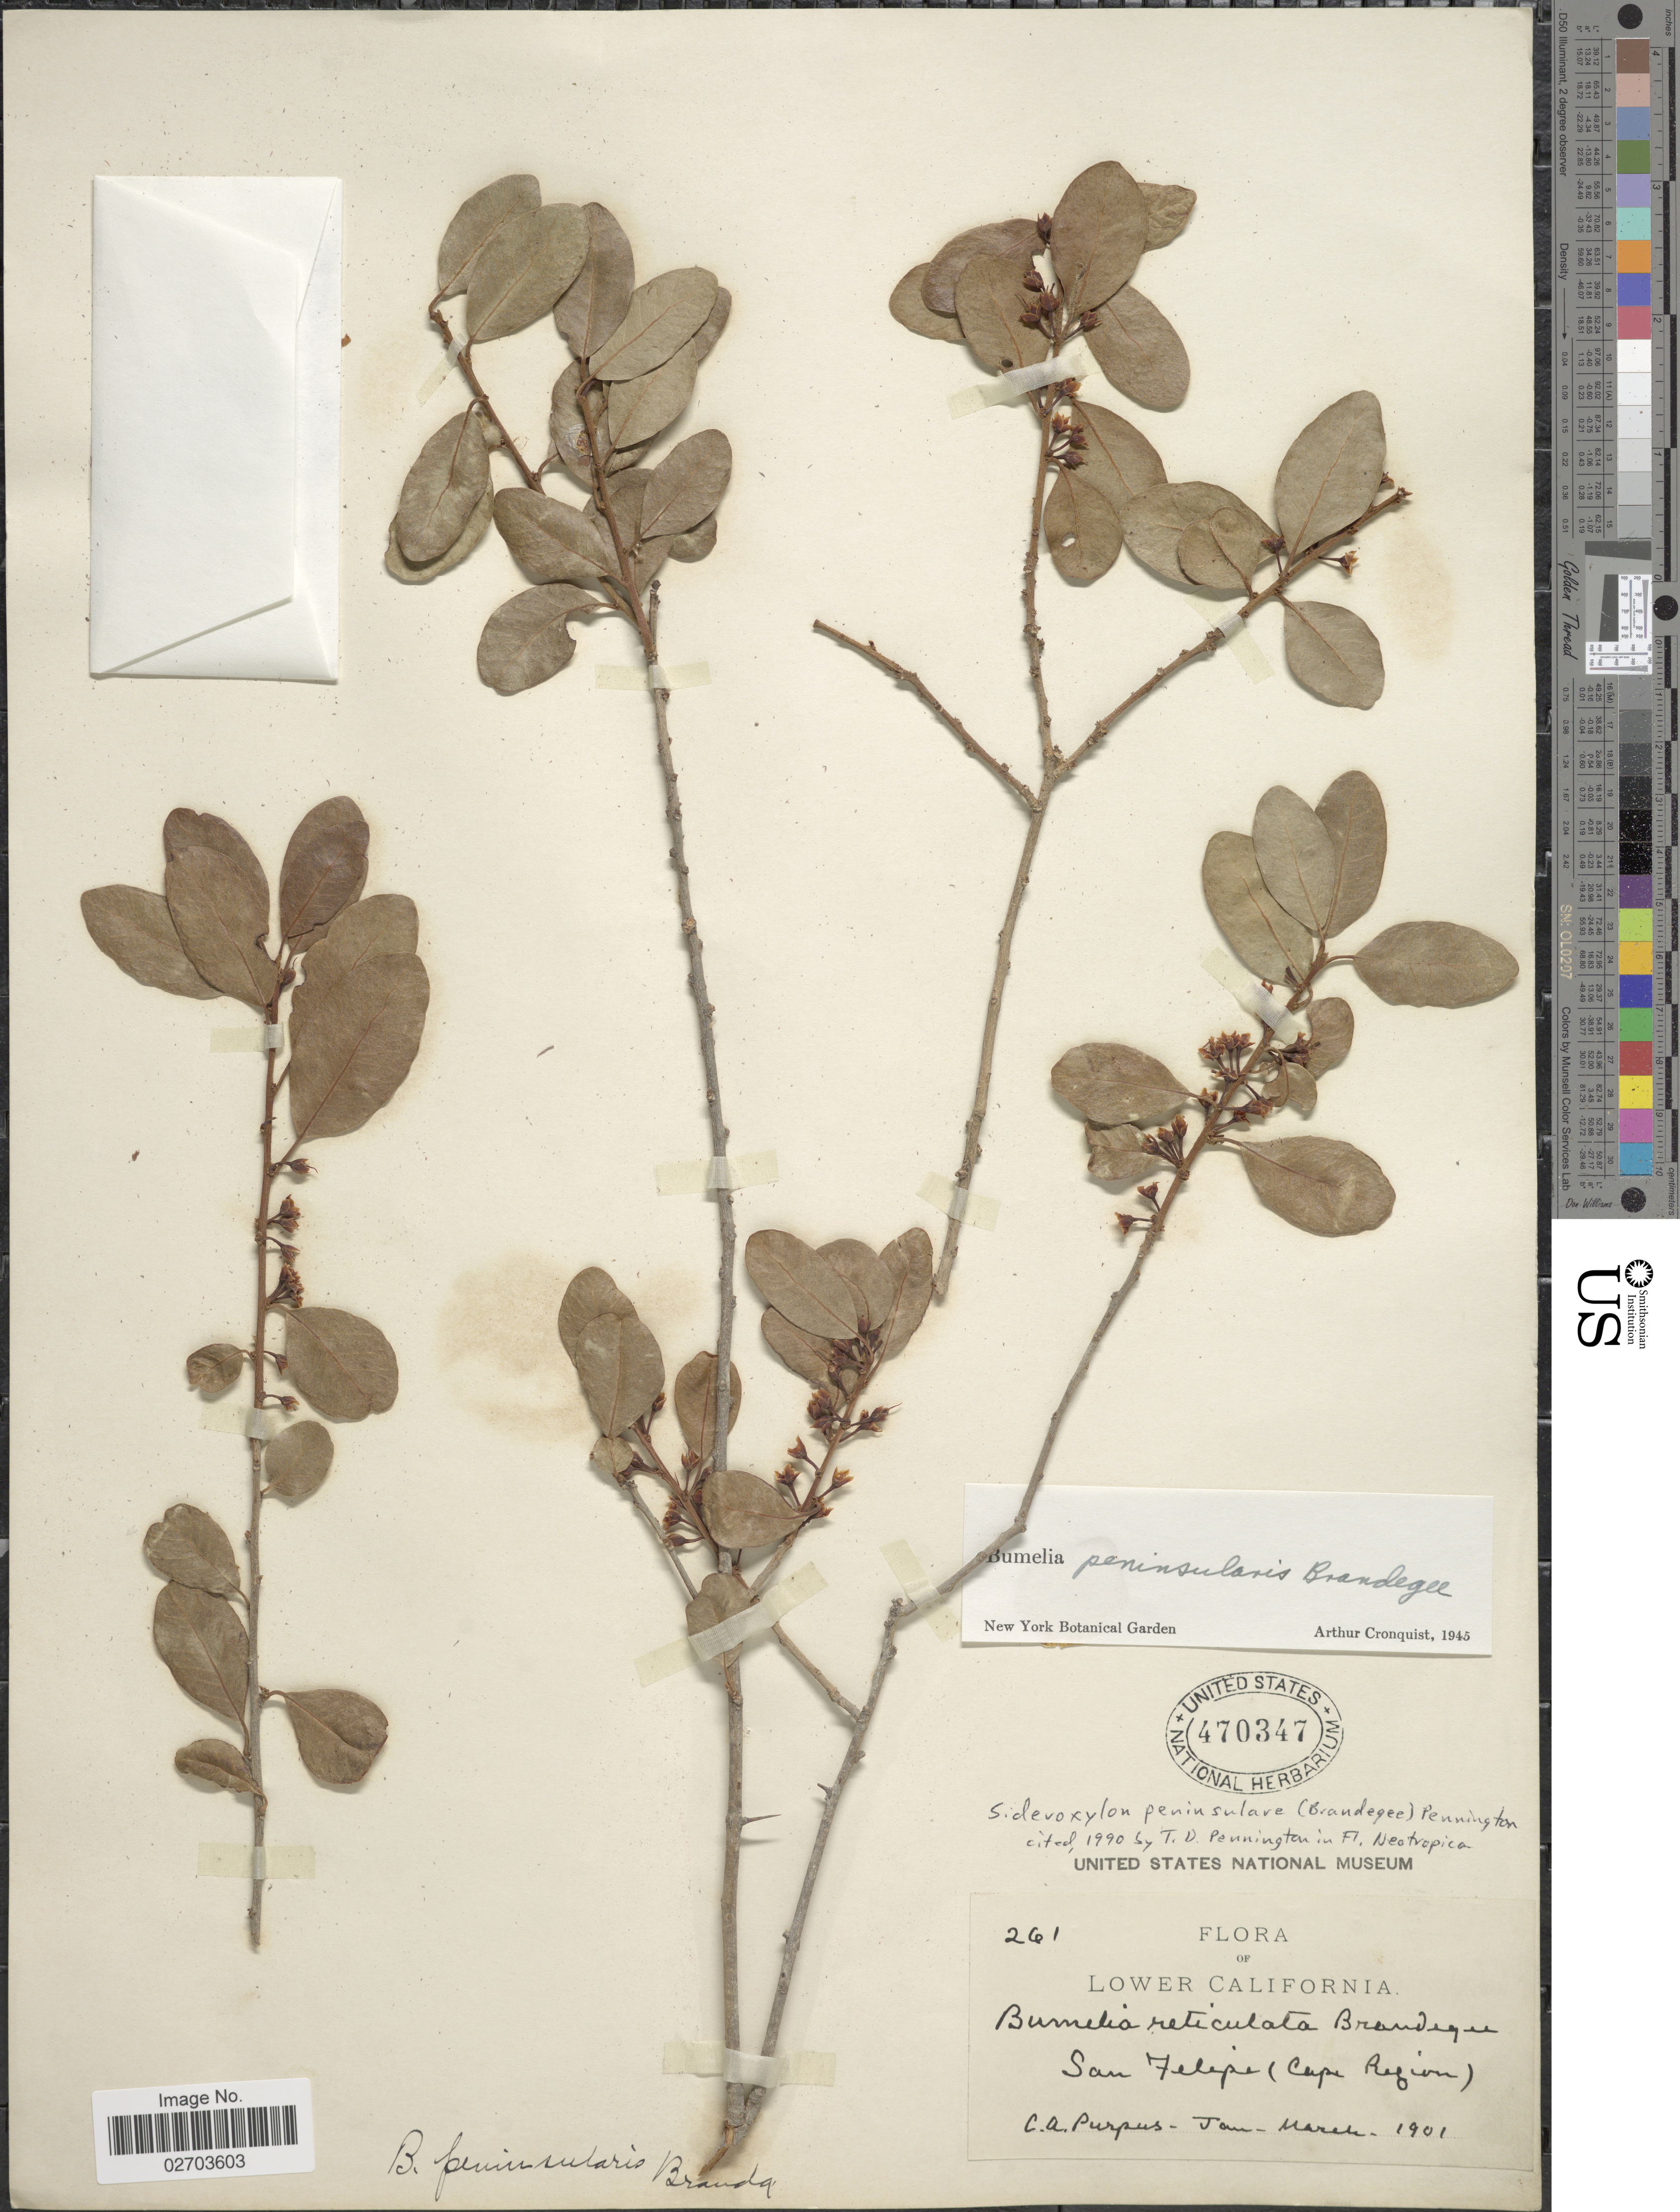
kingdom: Plantae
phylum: Tracheophyta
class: Magnoliopsida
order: Ericales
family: Sapotaceae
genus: Sideroxylon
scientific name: Sideroxylon peninsulare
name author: (Brandegee) T.D. Penn.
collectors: C. A. Purpus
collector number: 261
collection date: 1901-01/1901-03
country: Mexico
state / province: Baja California Sur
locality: Lower California, San Felipe (Cape Region).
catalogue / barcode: US 470347